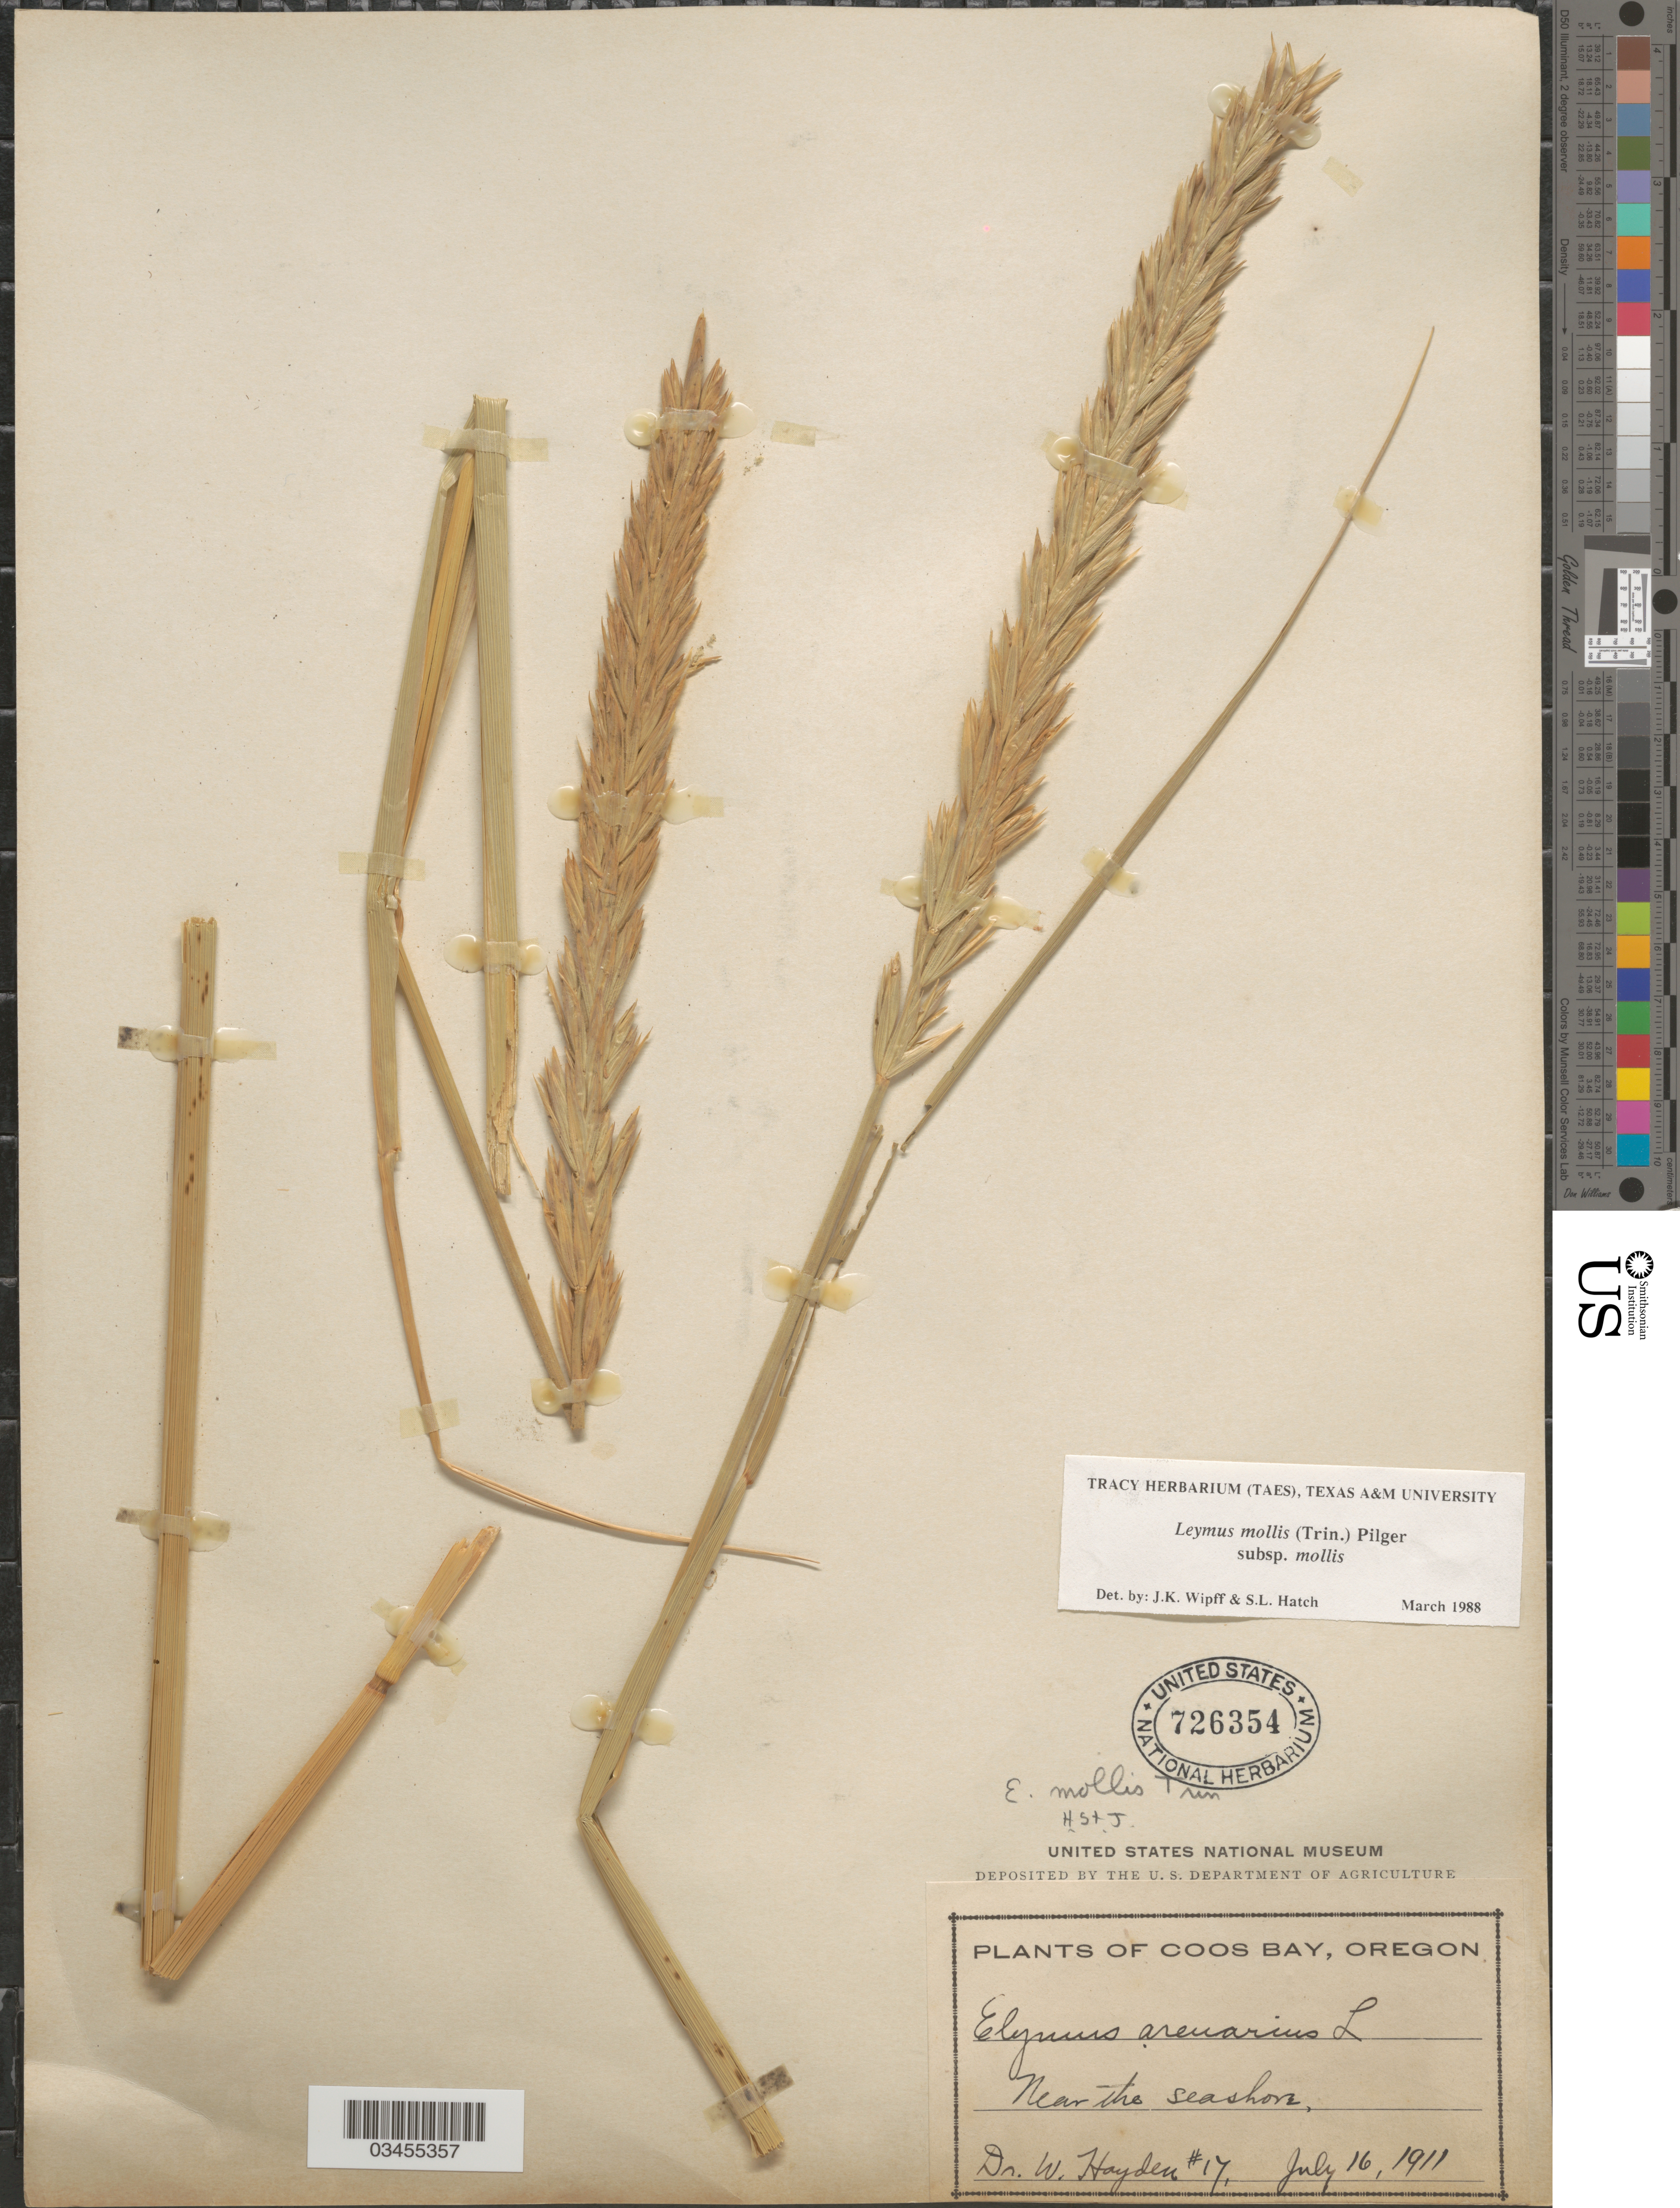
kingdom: Plantae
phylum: Tracheophyta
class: Liliopsida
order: Poales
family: Poaceae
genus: Leymus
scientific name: Leymus mollis subsp. mollis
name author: (Trin.) Pilg.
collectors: W. Hayden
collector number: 17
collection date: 1911-07-16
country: United States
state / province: Oregon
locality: Coos Bay. Near the seashore.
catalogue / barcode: US 726354